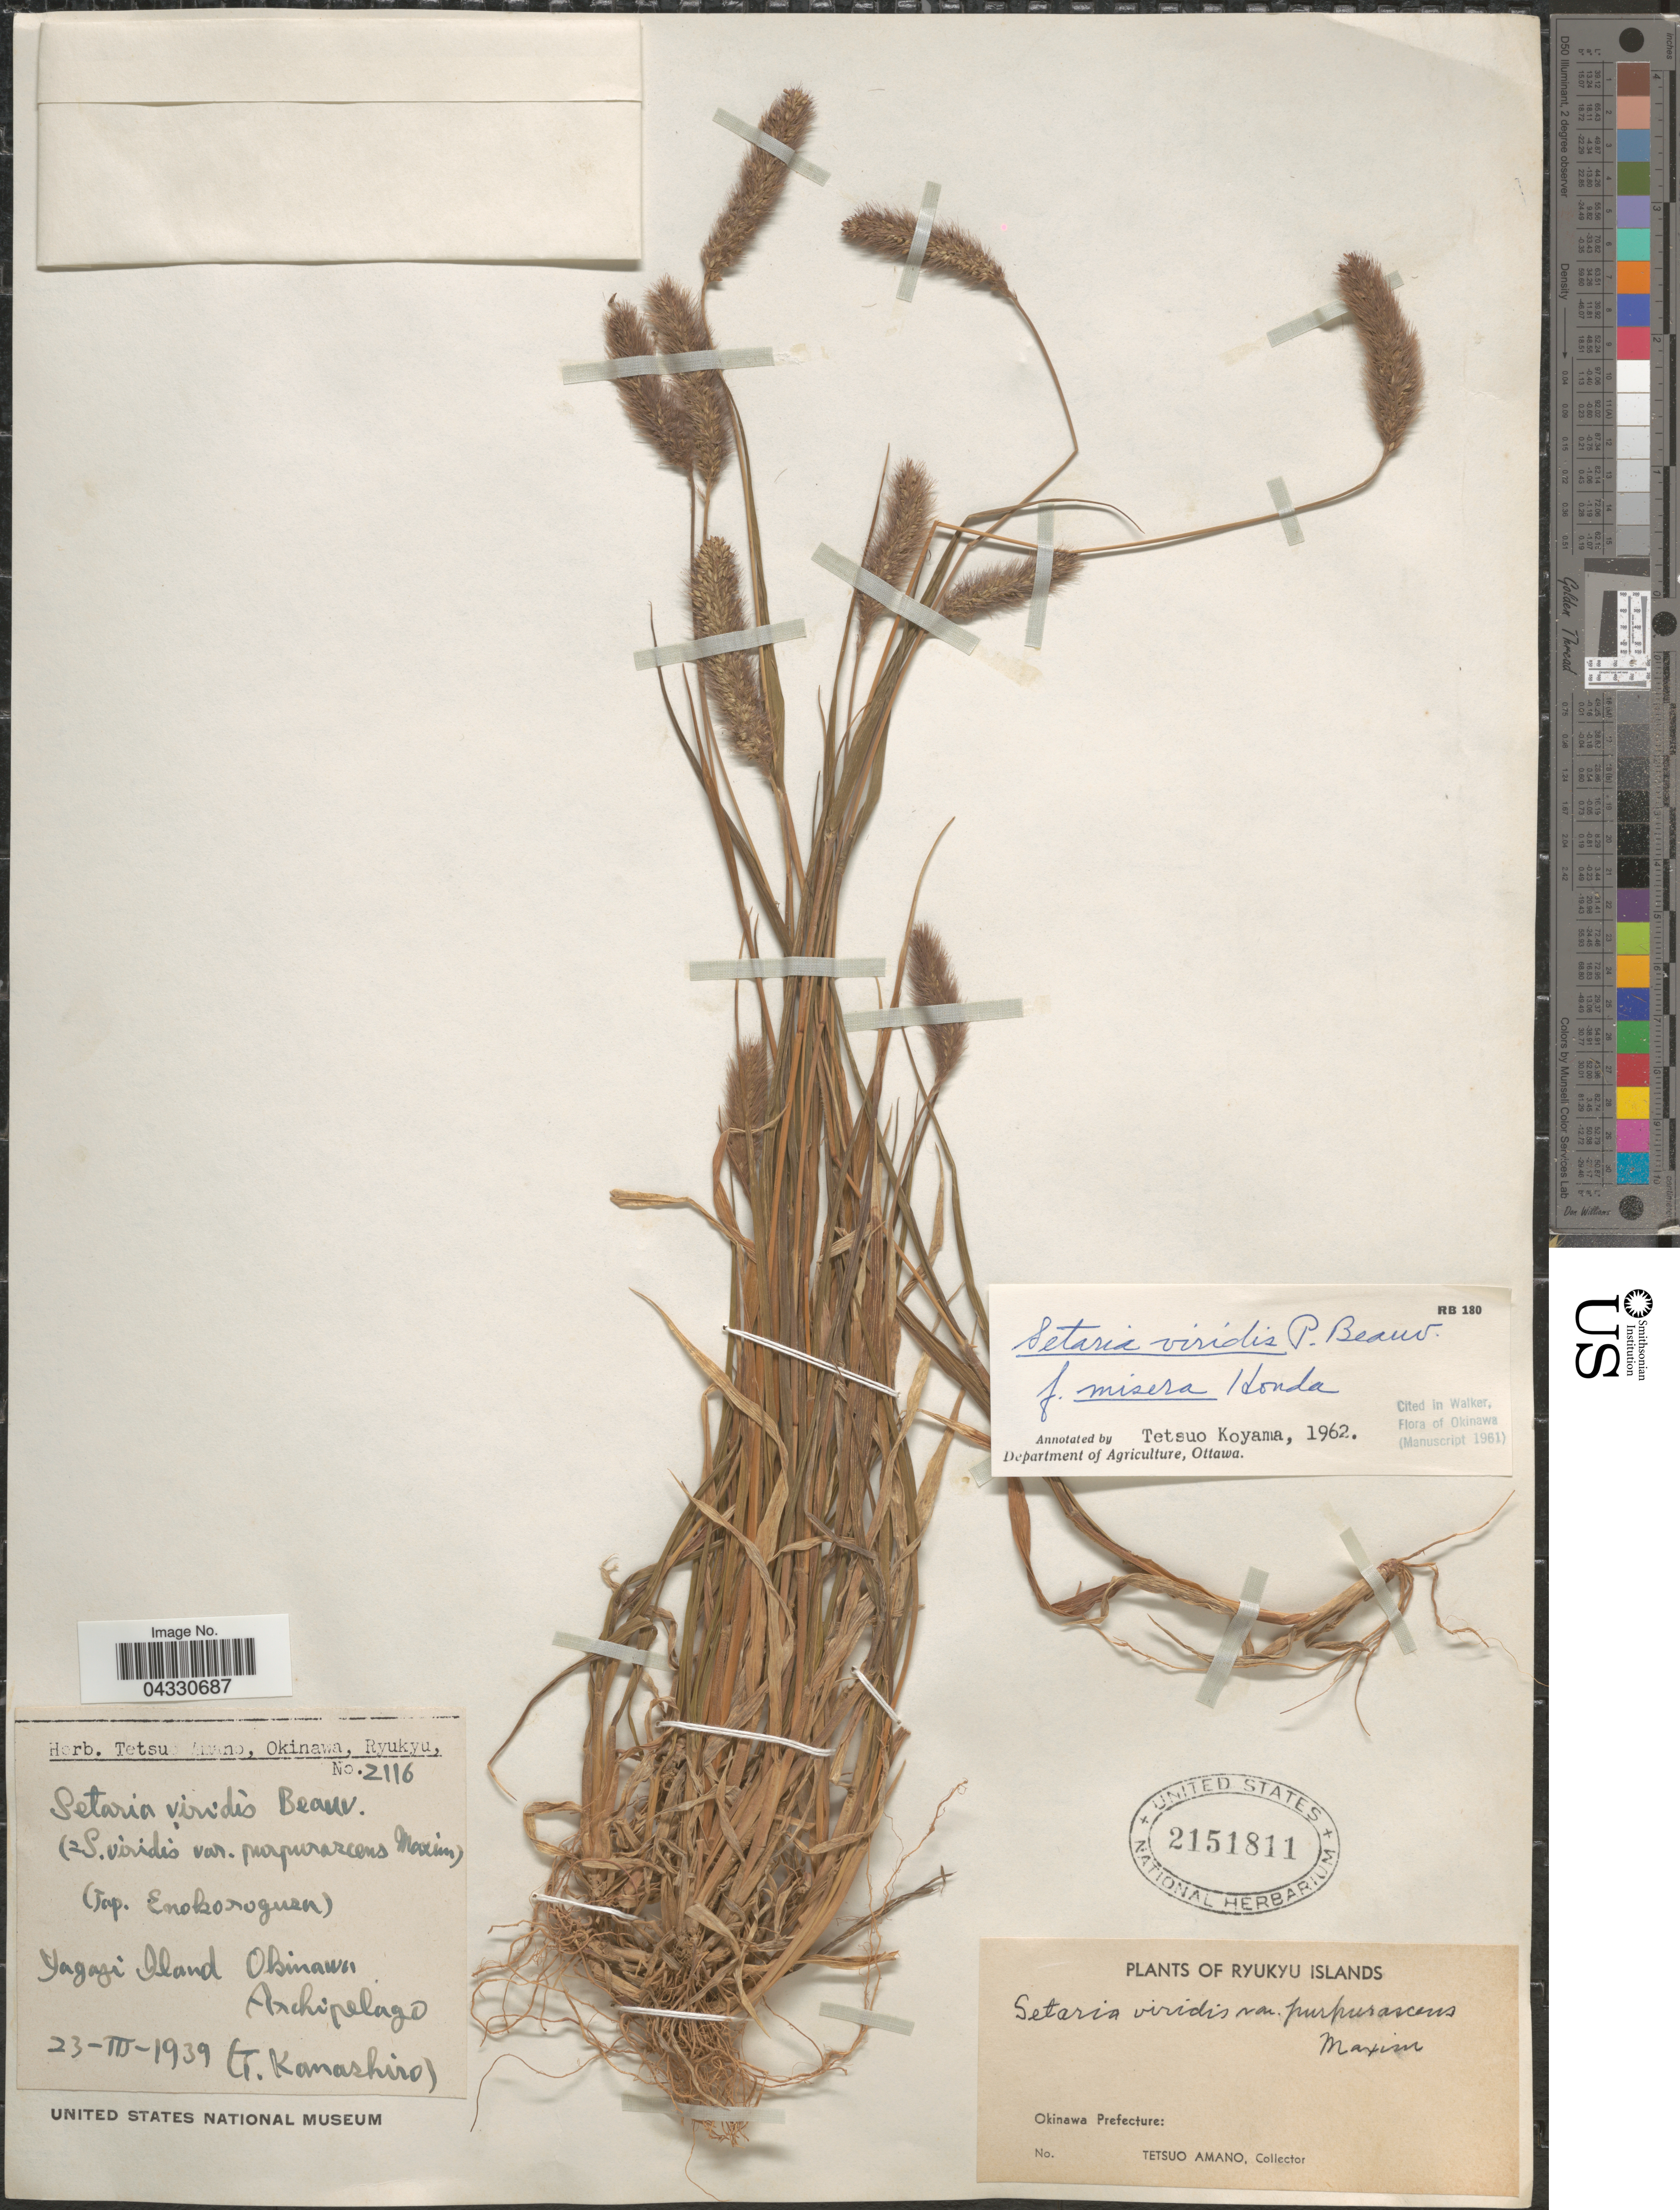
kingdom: Plantae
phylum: Tracheophyta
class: Liliopsida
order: Poales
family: Poaceae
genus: Setaria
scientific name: Setaria viridis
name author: (L.) P. Beauv.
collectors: T. Amano & T. Kanashiro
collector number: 2116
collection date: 1939-03-23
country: Japan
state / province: Okinawa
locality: Yagaji Island Okinawa Archipelago. Ryukyu Islands. Okinawa Prefecture.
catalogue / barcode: US 2151811